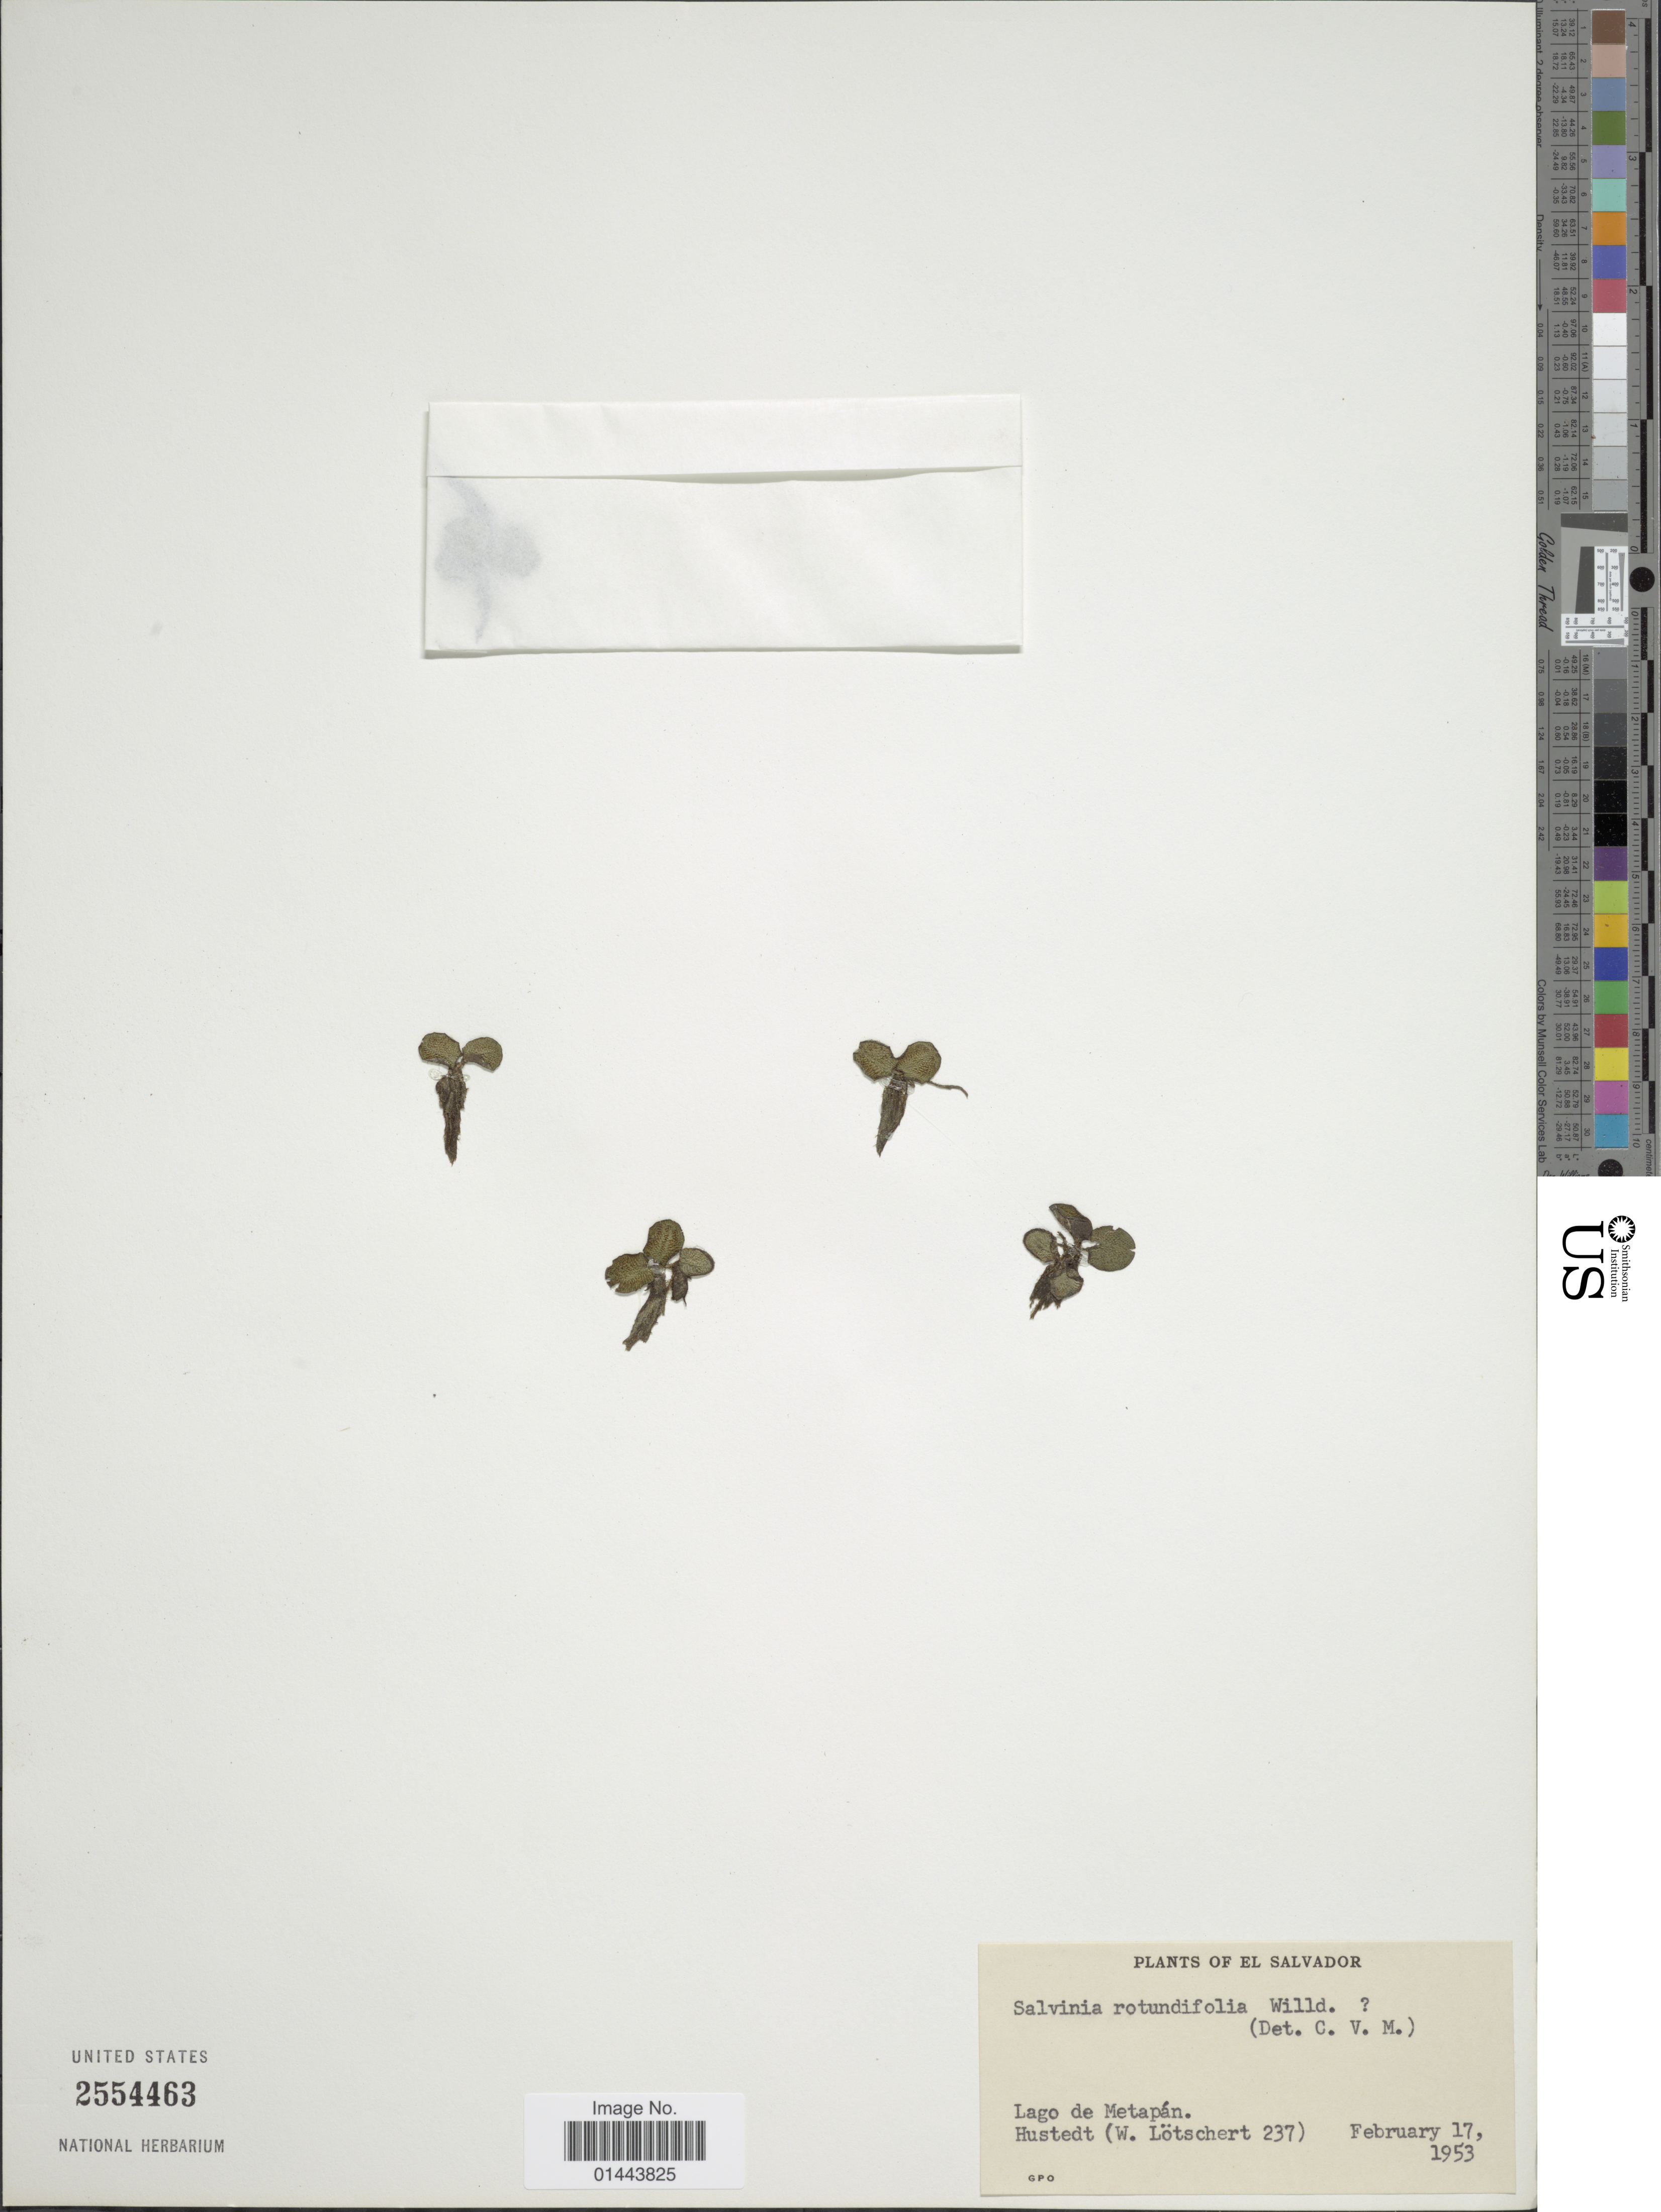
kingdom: Plantae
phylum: Tracheophyta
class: Polypodiopsida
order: Salviniales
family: Salviniaceae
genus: Salvinia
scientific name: Salvinia minima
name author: Baker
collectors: Hustedt & W. Lötschert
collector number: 237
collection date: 1953-02-17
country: El Salvador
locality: Lago de Metapán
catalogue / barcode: US 2554463